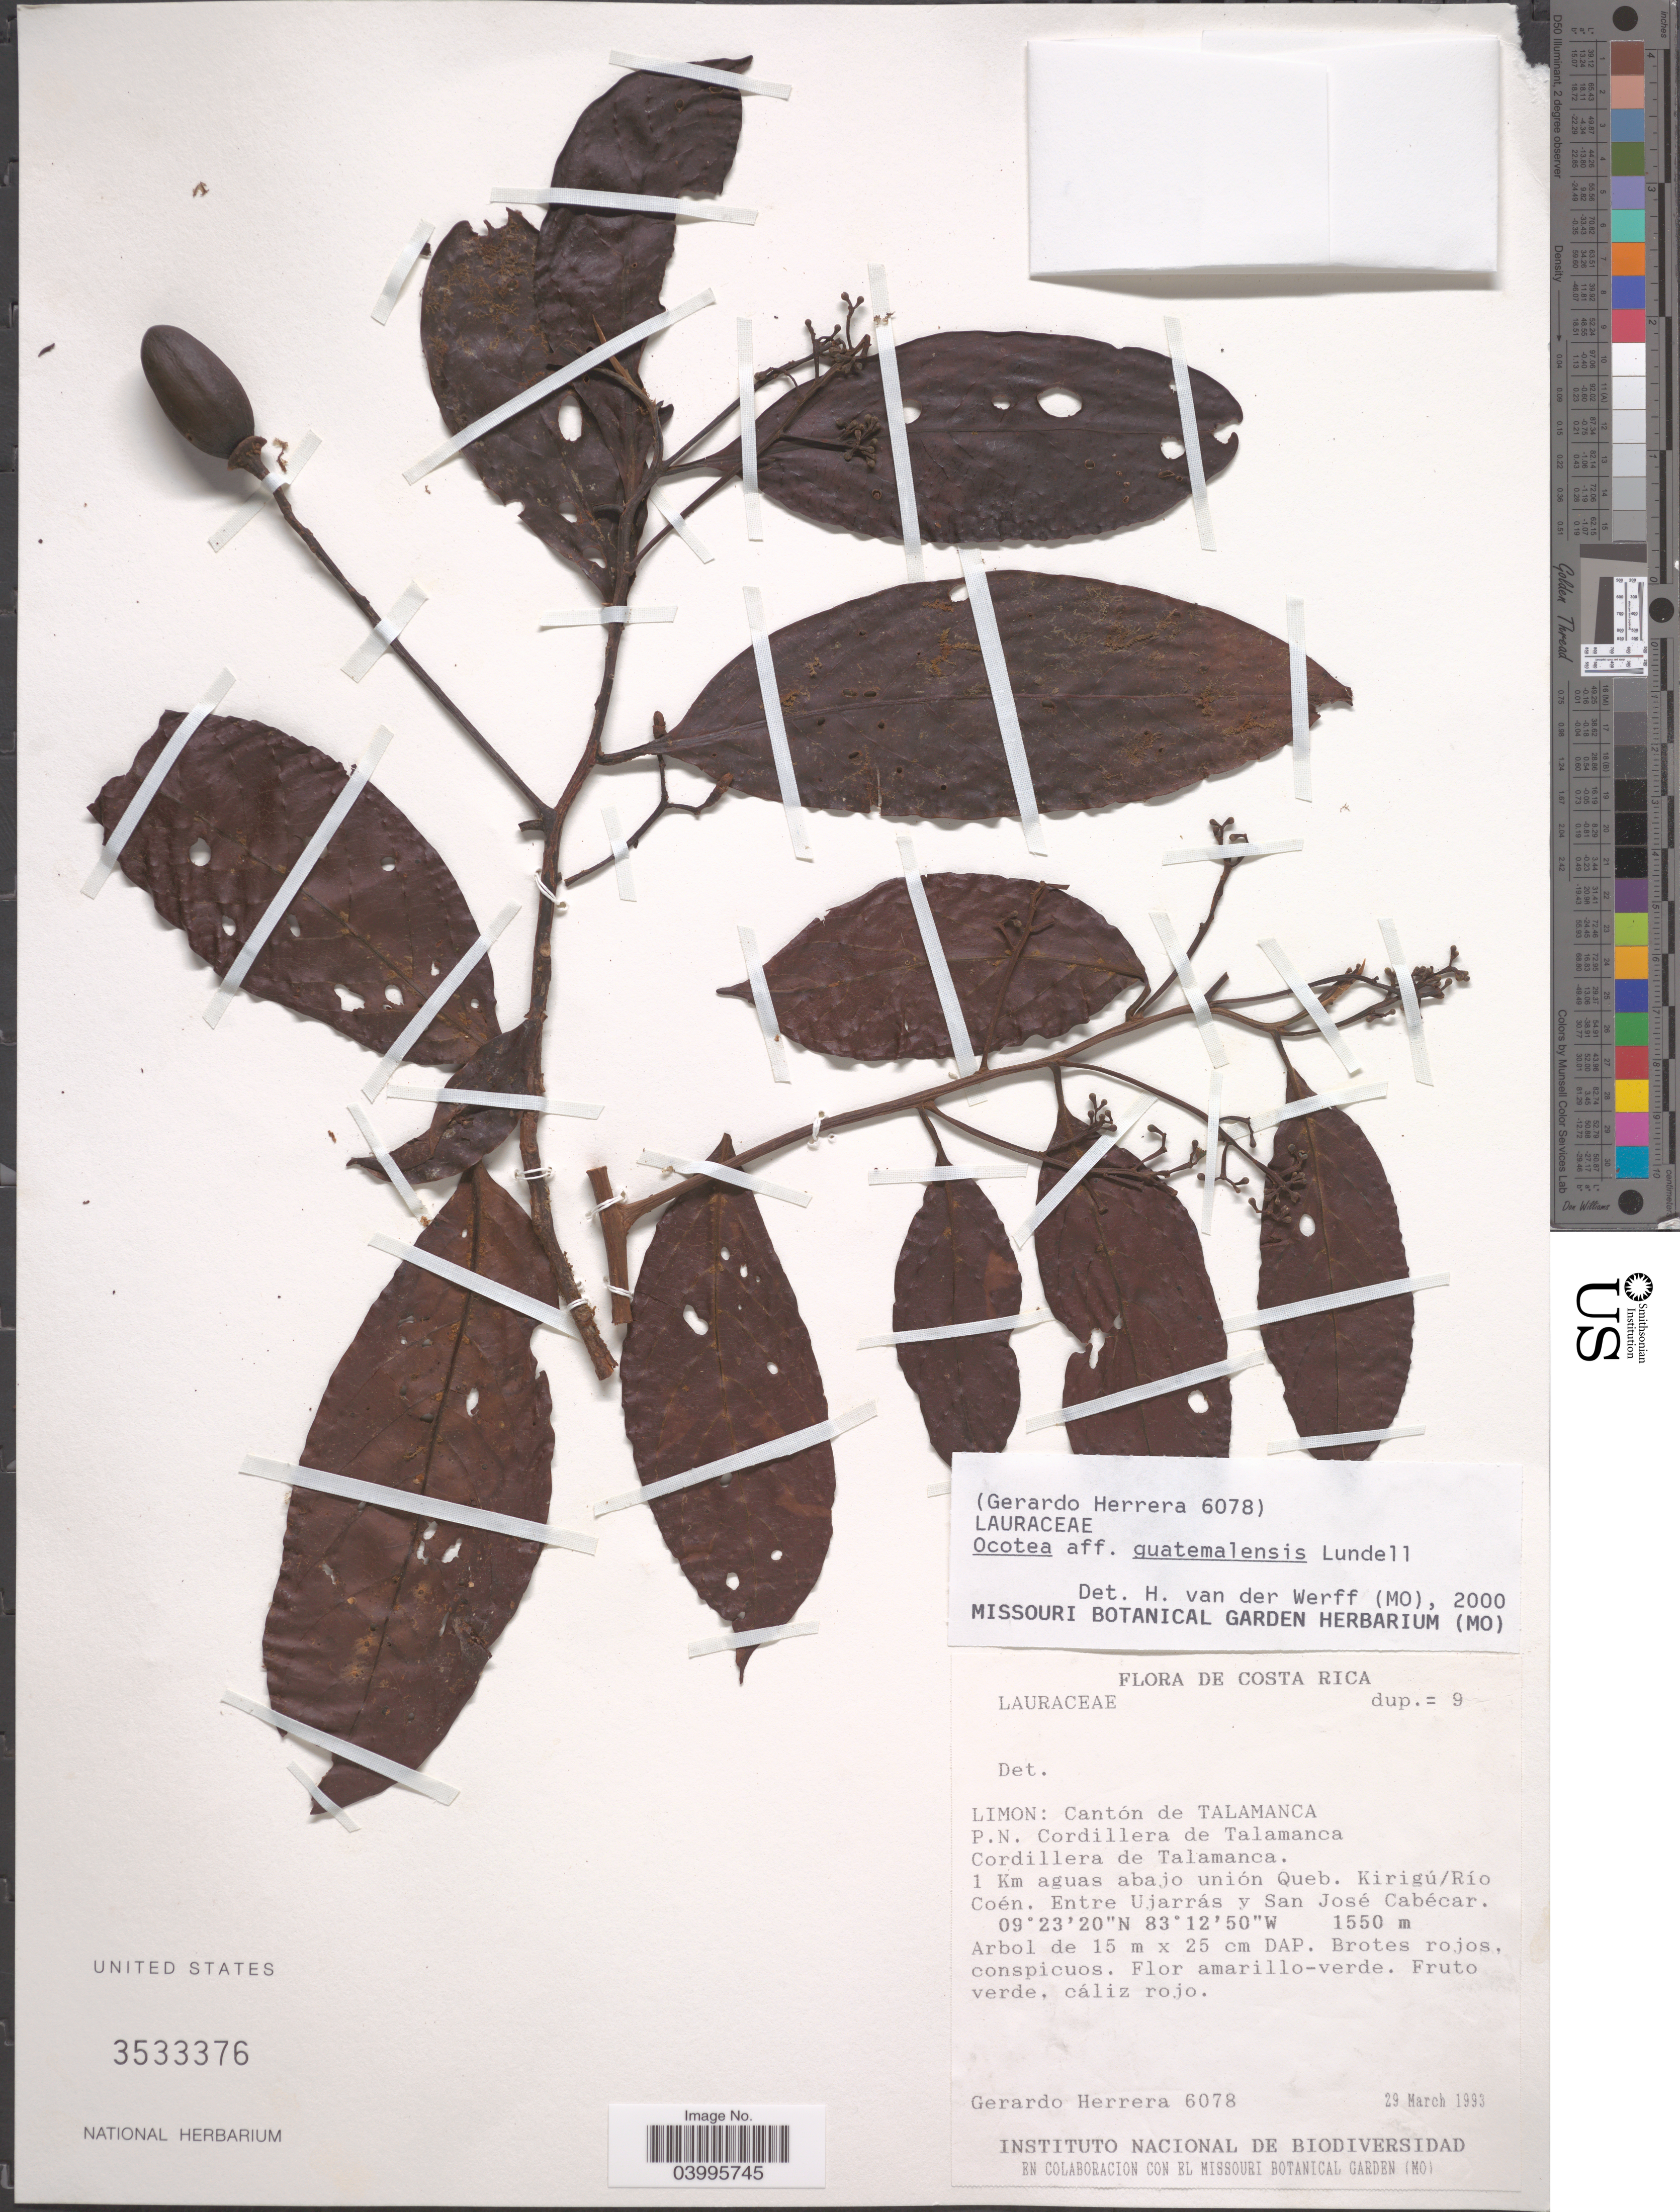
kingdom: Plantae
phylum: Tracheophyta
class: Magnoliopsida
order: Laurales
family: Lauraceae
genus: Ocotea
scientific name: Ocotea guatemalensis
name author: Lundell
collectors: G. Herrera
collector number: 6078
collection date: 1993-03-29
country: Costa Rica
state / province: Limón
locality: Cantón de Talamanca. P.N. Cordillera de Talamanca. Cordillera de Talamanca. 1 Km aguas abajo unión Queb. Kirigú/Río Coén. Entre Ujarrás y San José Cabécer.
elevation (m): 1550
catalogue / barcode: US 3533376